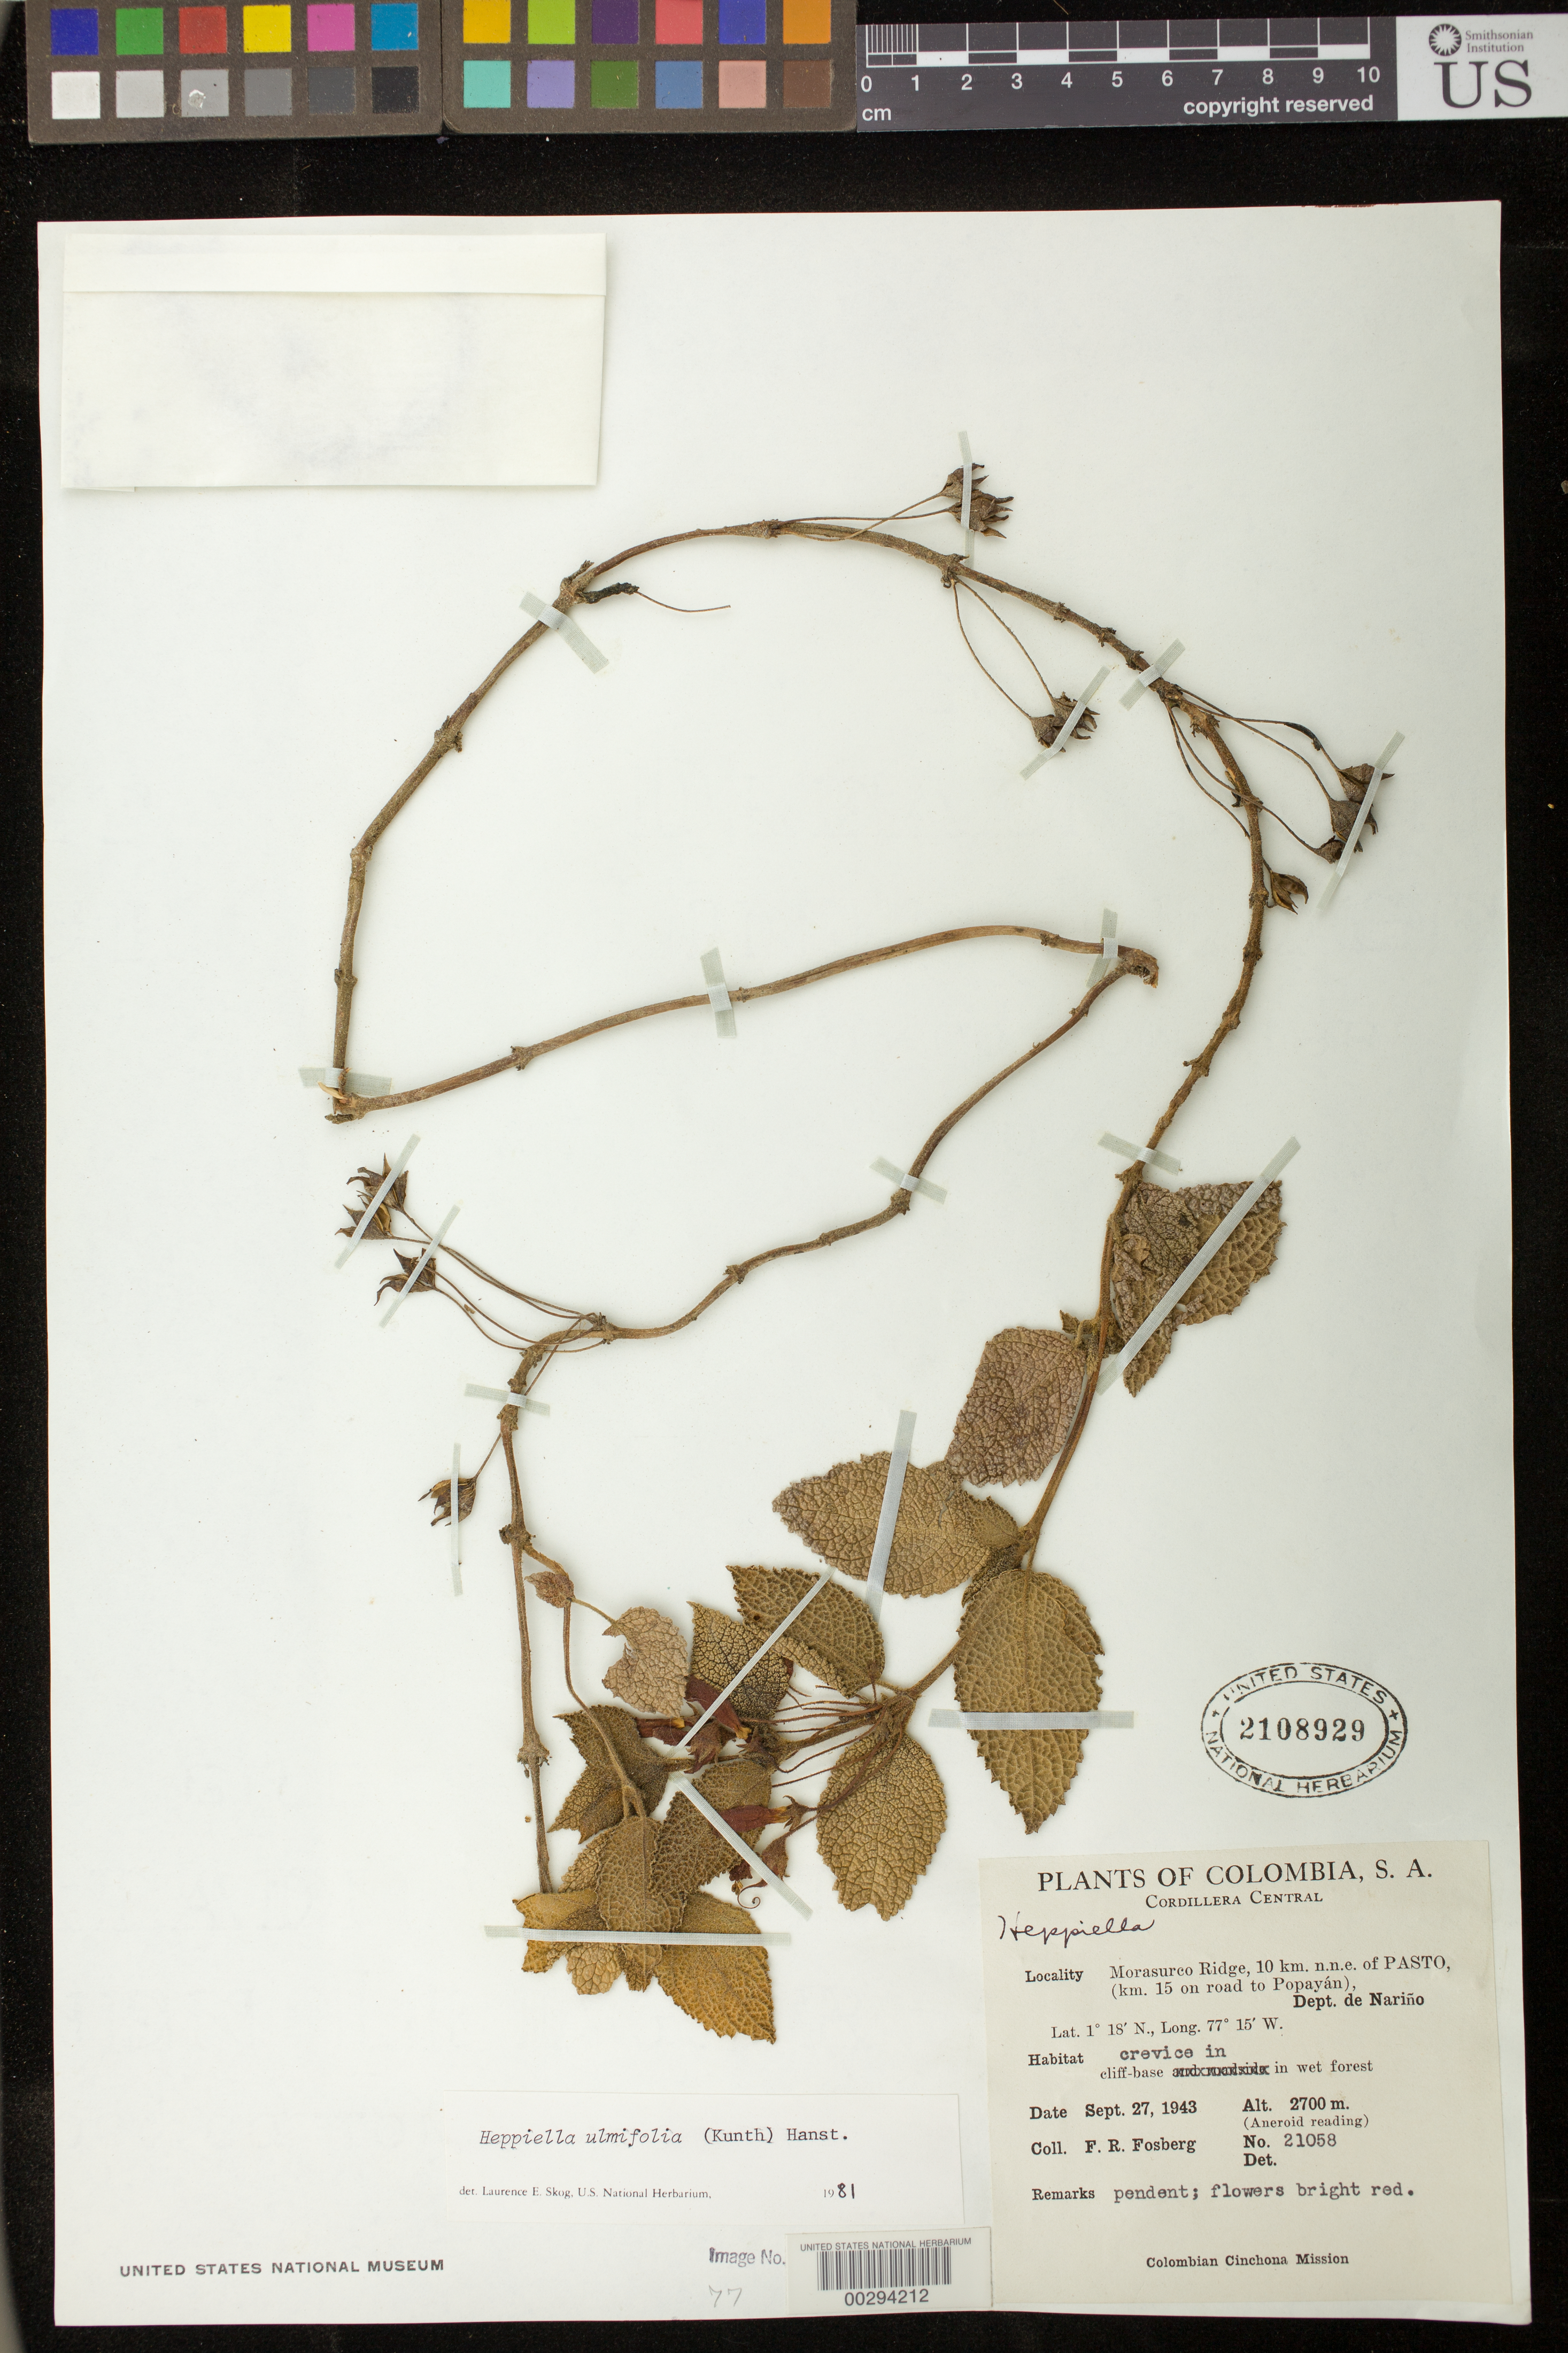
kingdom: Plantae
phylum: Tracheophyta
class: Magnoliopsida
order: Lamiales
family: Gesneriaceae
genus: Heppiella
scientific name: Heppiella ulmifolia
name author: (Kunth) Hanst.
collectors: F. R. Fosberg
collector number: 21058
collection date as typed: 27 Sep 1943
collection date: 1943-09-27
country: Colombia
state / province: Nariño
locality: Cordillera Central, Morasurco Ridge, 10 km NNE of Pasto (km 15 on road to Popayan)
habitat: Crevice in cliff-base in wet forest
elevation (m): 2700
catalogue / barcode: US 2108929